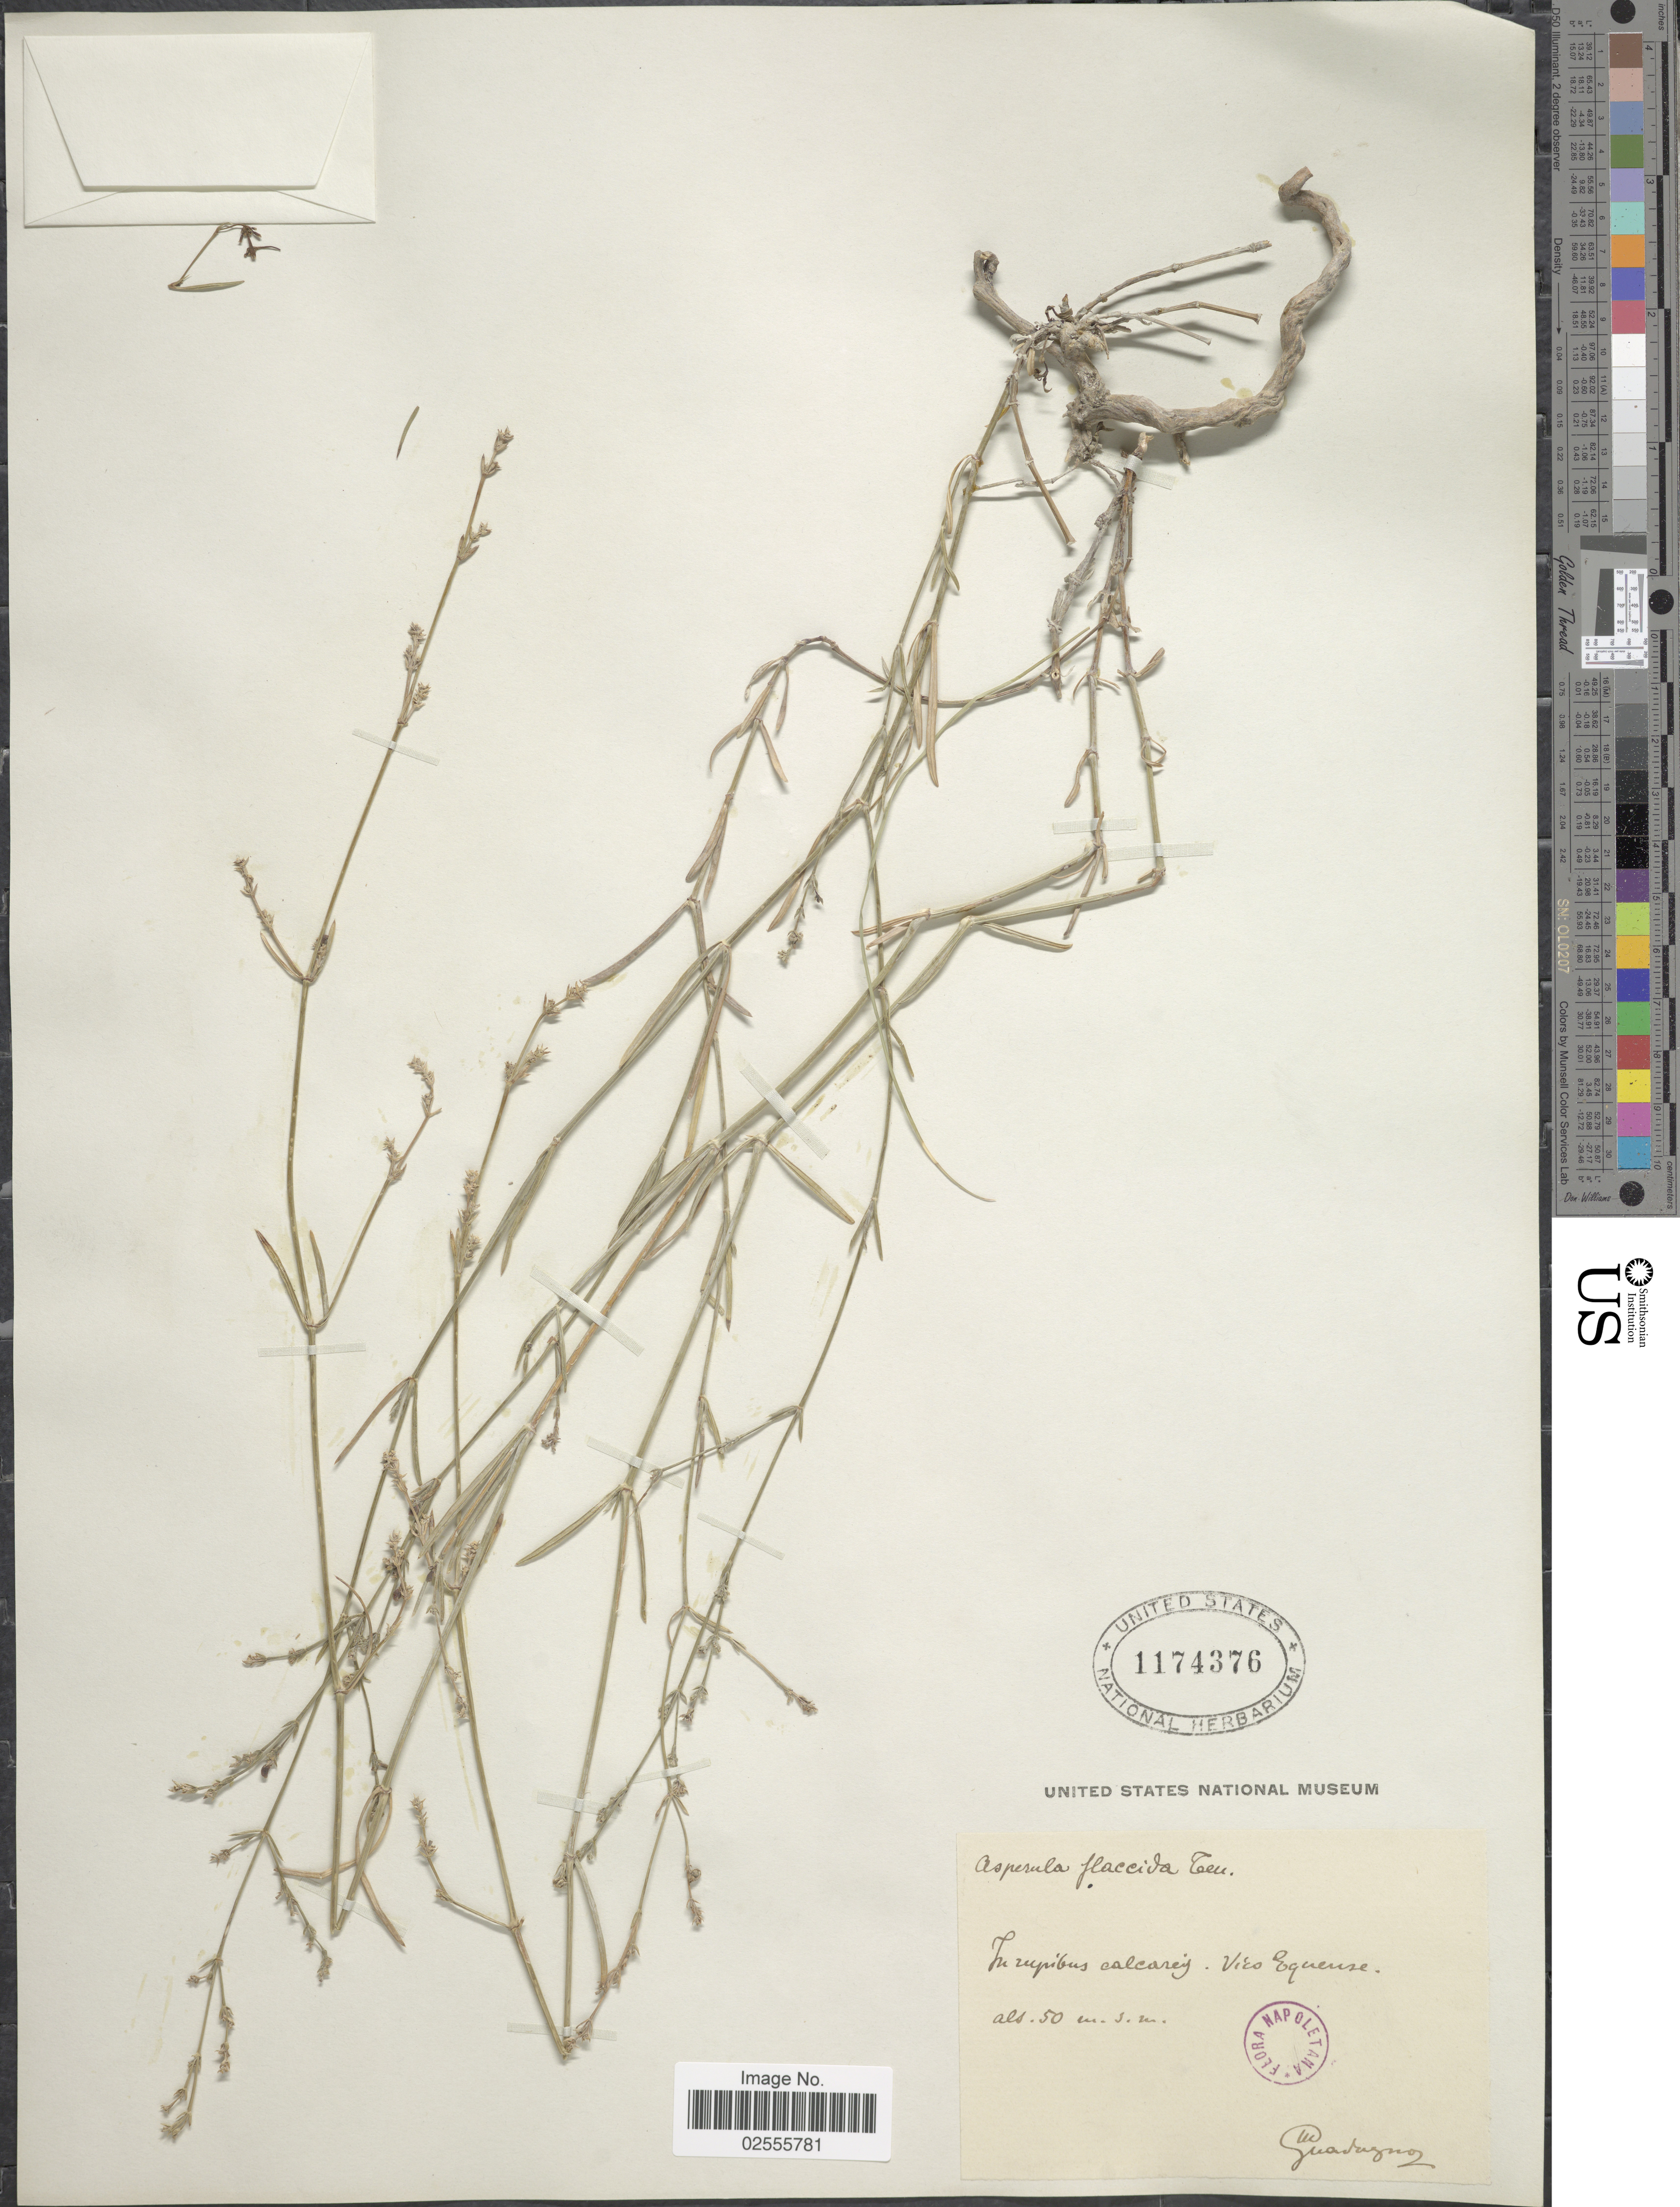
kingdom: Plantae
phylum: Tracheophyta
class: Magnoliopsida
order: Gentianales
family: Rubiaceae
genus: Asperula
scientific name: Asperula flaccida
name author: Ten.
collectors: Guadagno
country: Italy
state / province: Campania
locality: In rupibus calcareis, Vico Equense, Napoletama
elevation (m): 50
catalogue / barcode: US 1174376